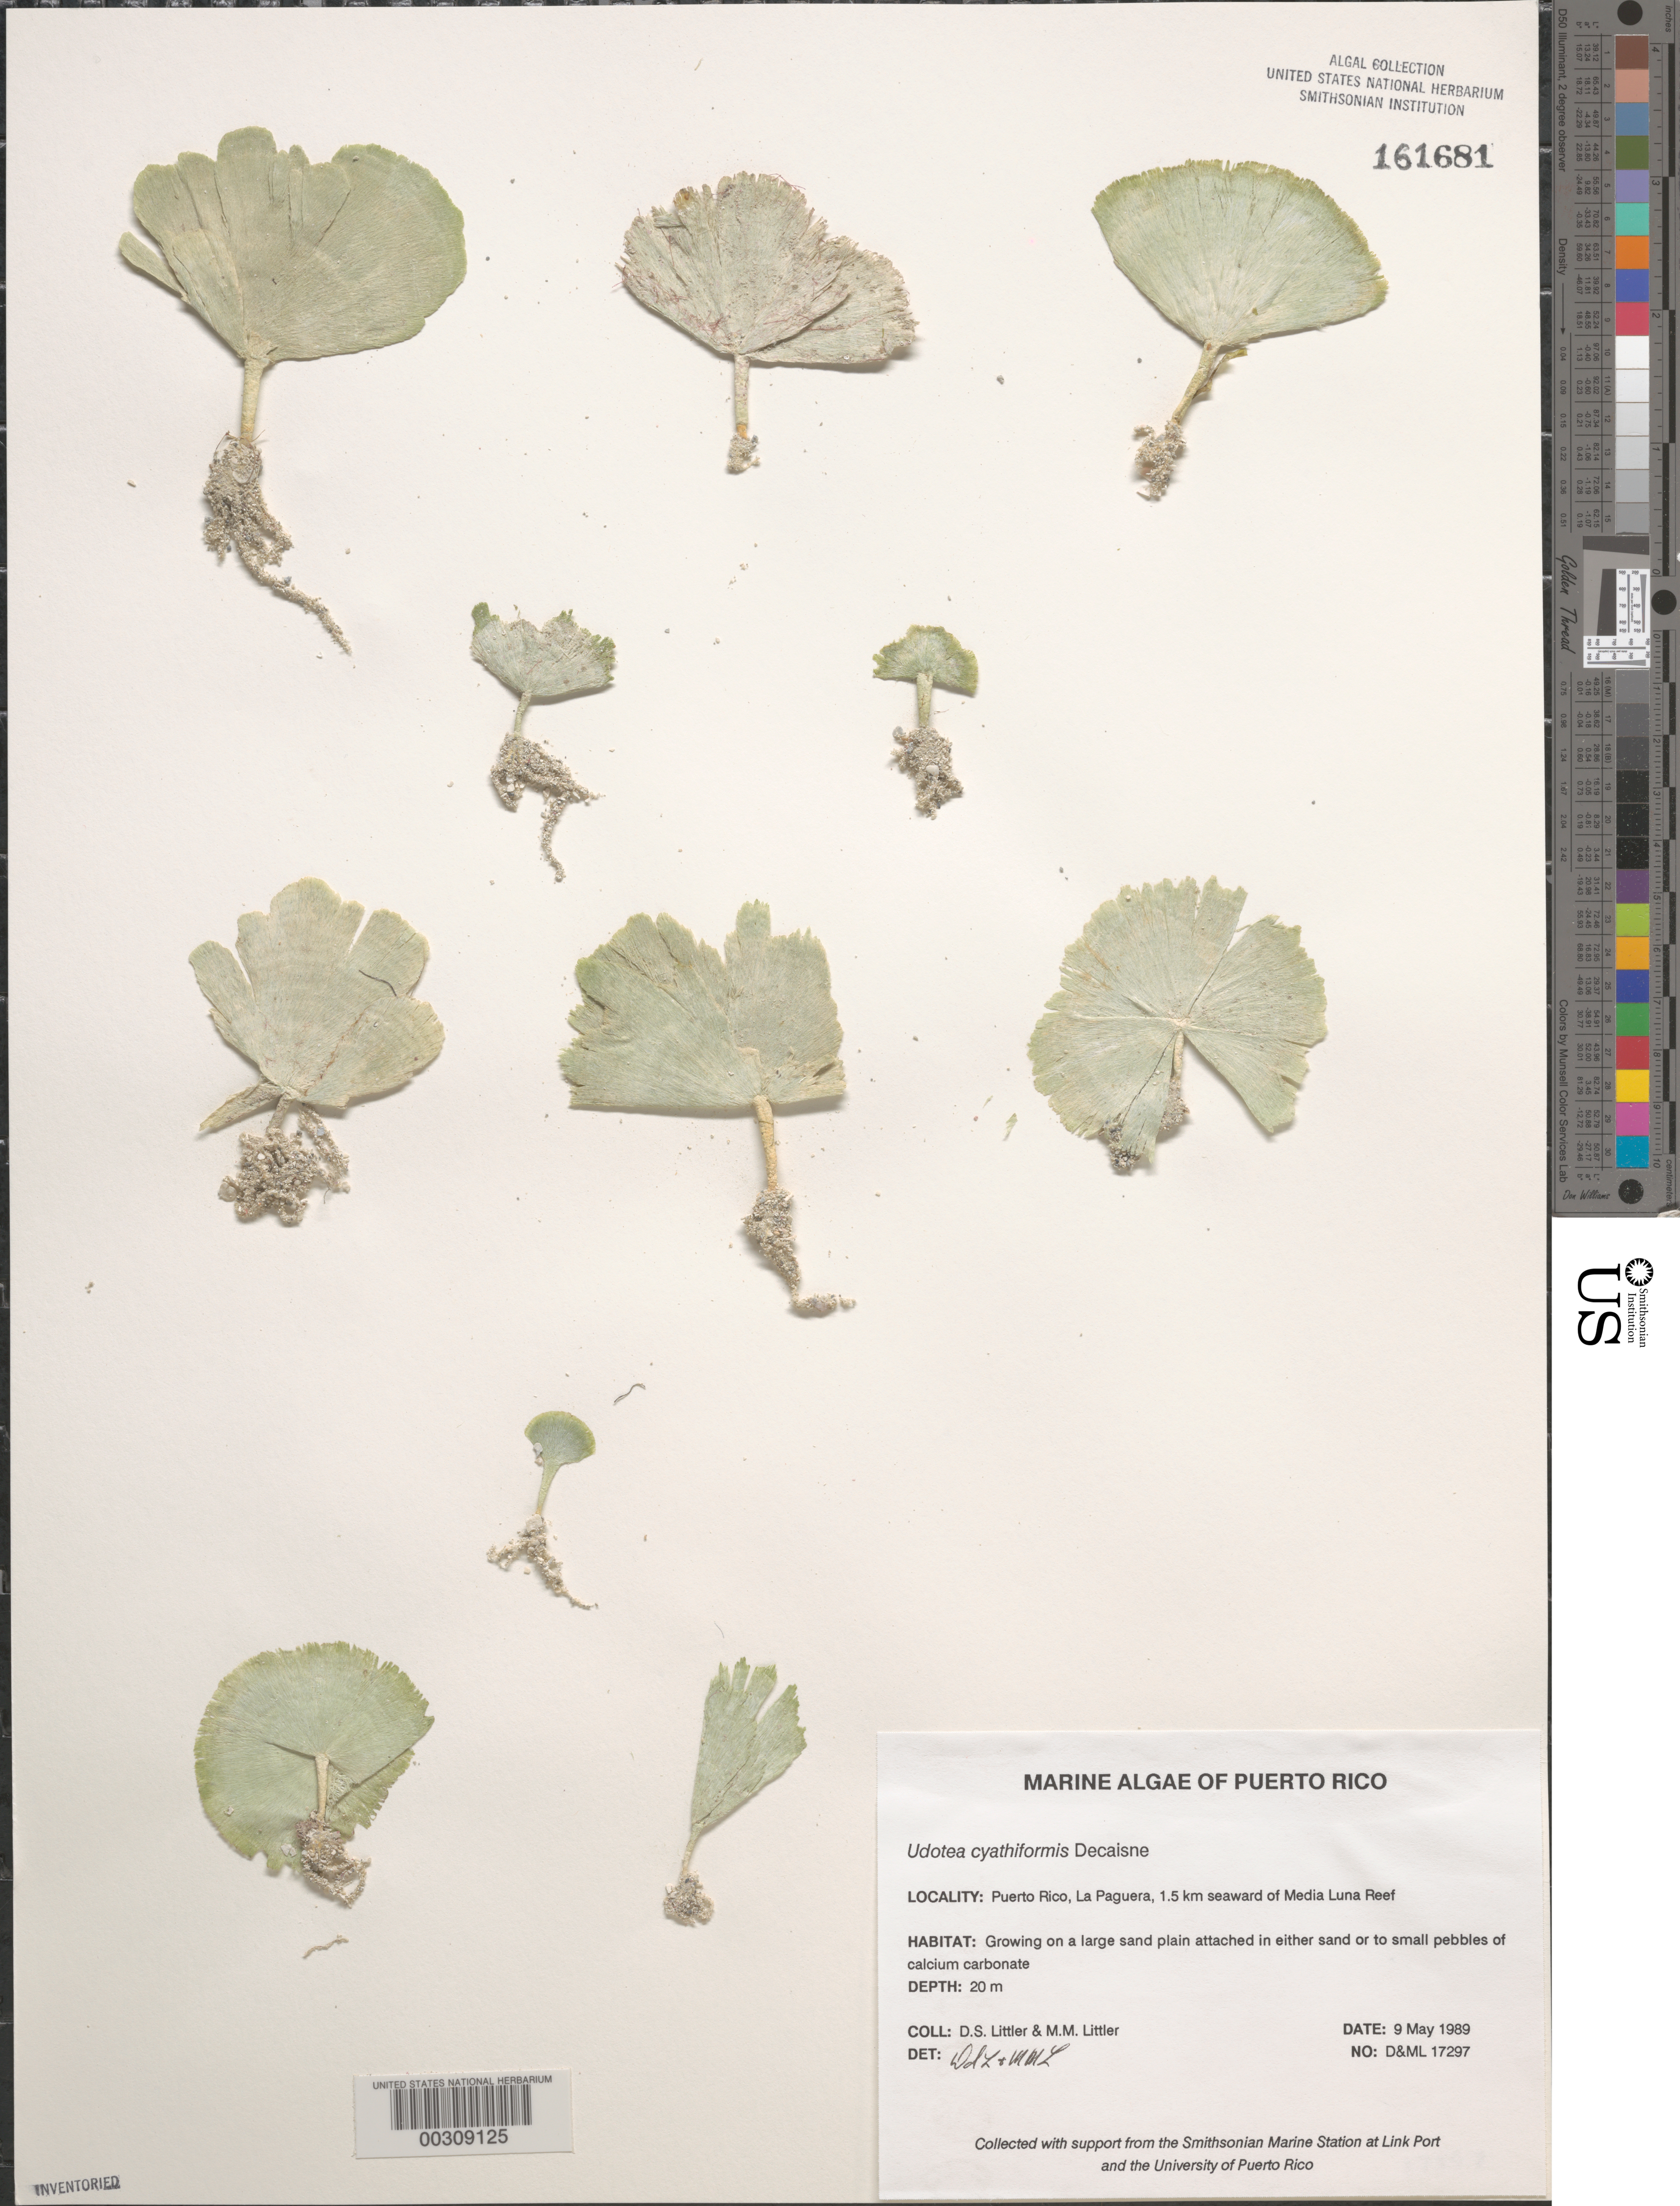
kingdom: Plantae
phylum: Chlorophyta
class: Ulvophyceae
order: Bryopsidales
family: Udoteaceae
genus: Udotea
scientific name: Udotea cyathiformis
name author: Decne.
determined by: Littler, D. S.; Littler, M. M.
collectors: D. S. Littler & M. M. Littler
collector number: D&ML 17297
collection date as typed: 09 May 1989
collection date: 1989-05-09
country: Puerto Rico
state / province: Lajas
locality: La Parguera, 1.5 km seaward of Media Luna Reef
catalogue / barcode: US 161681